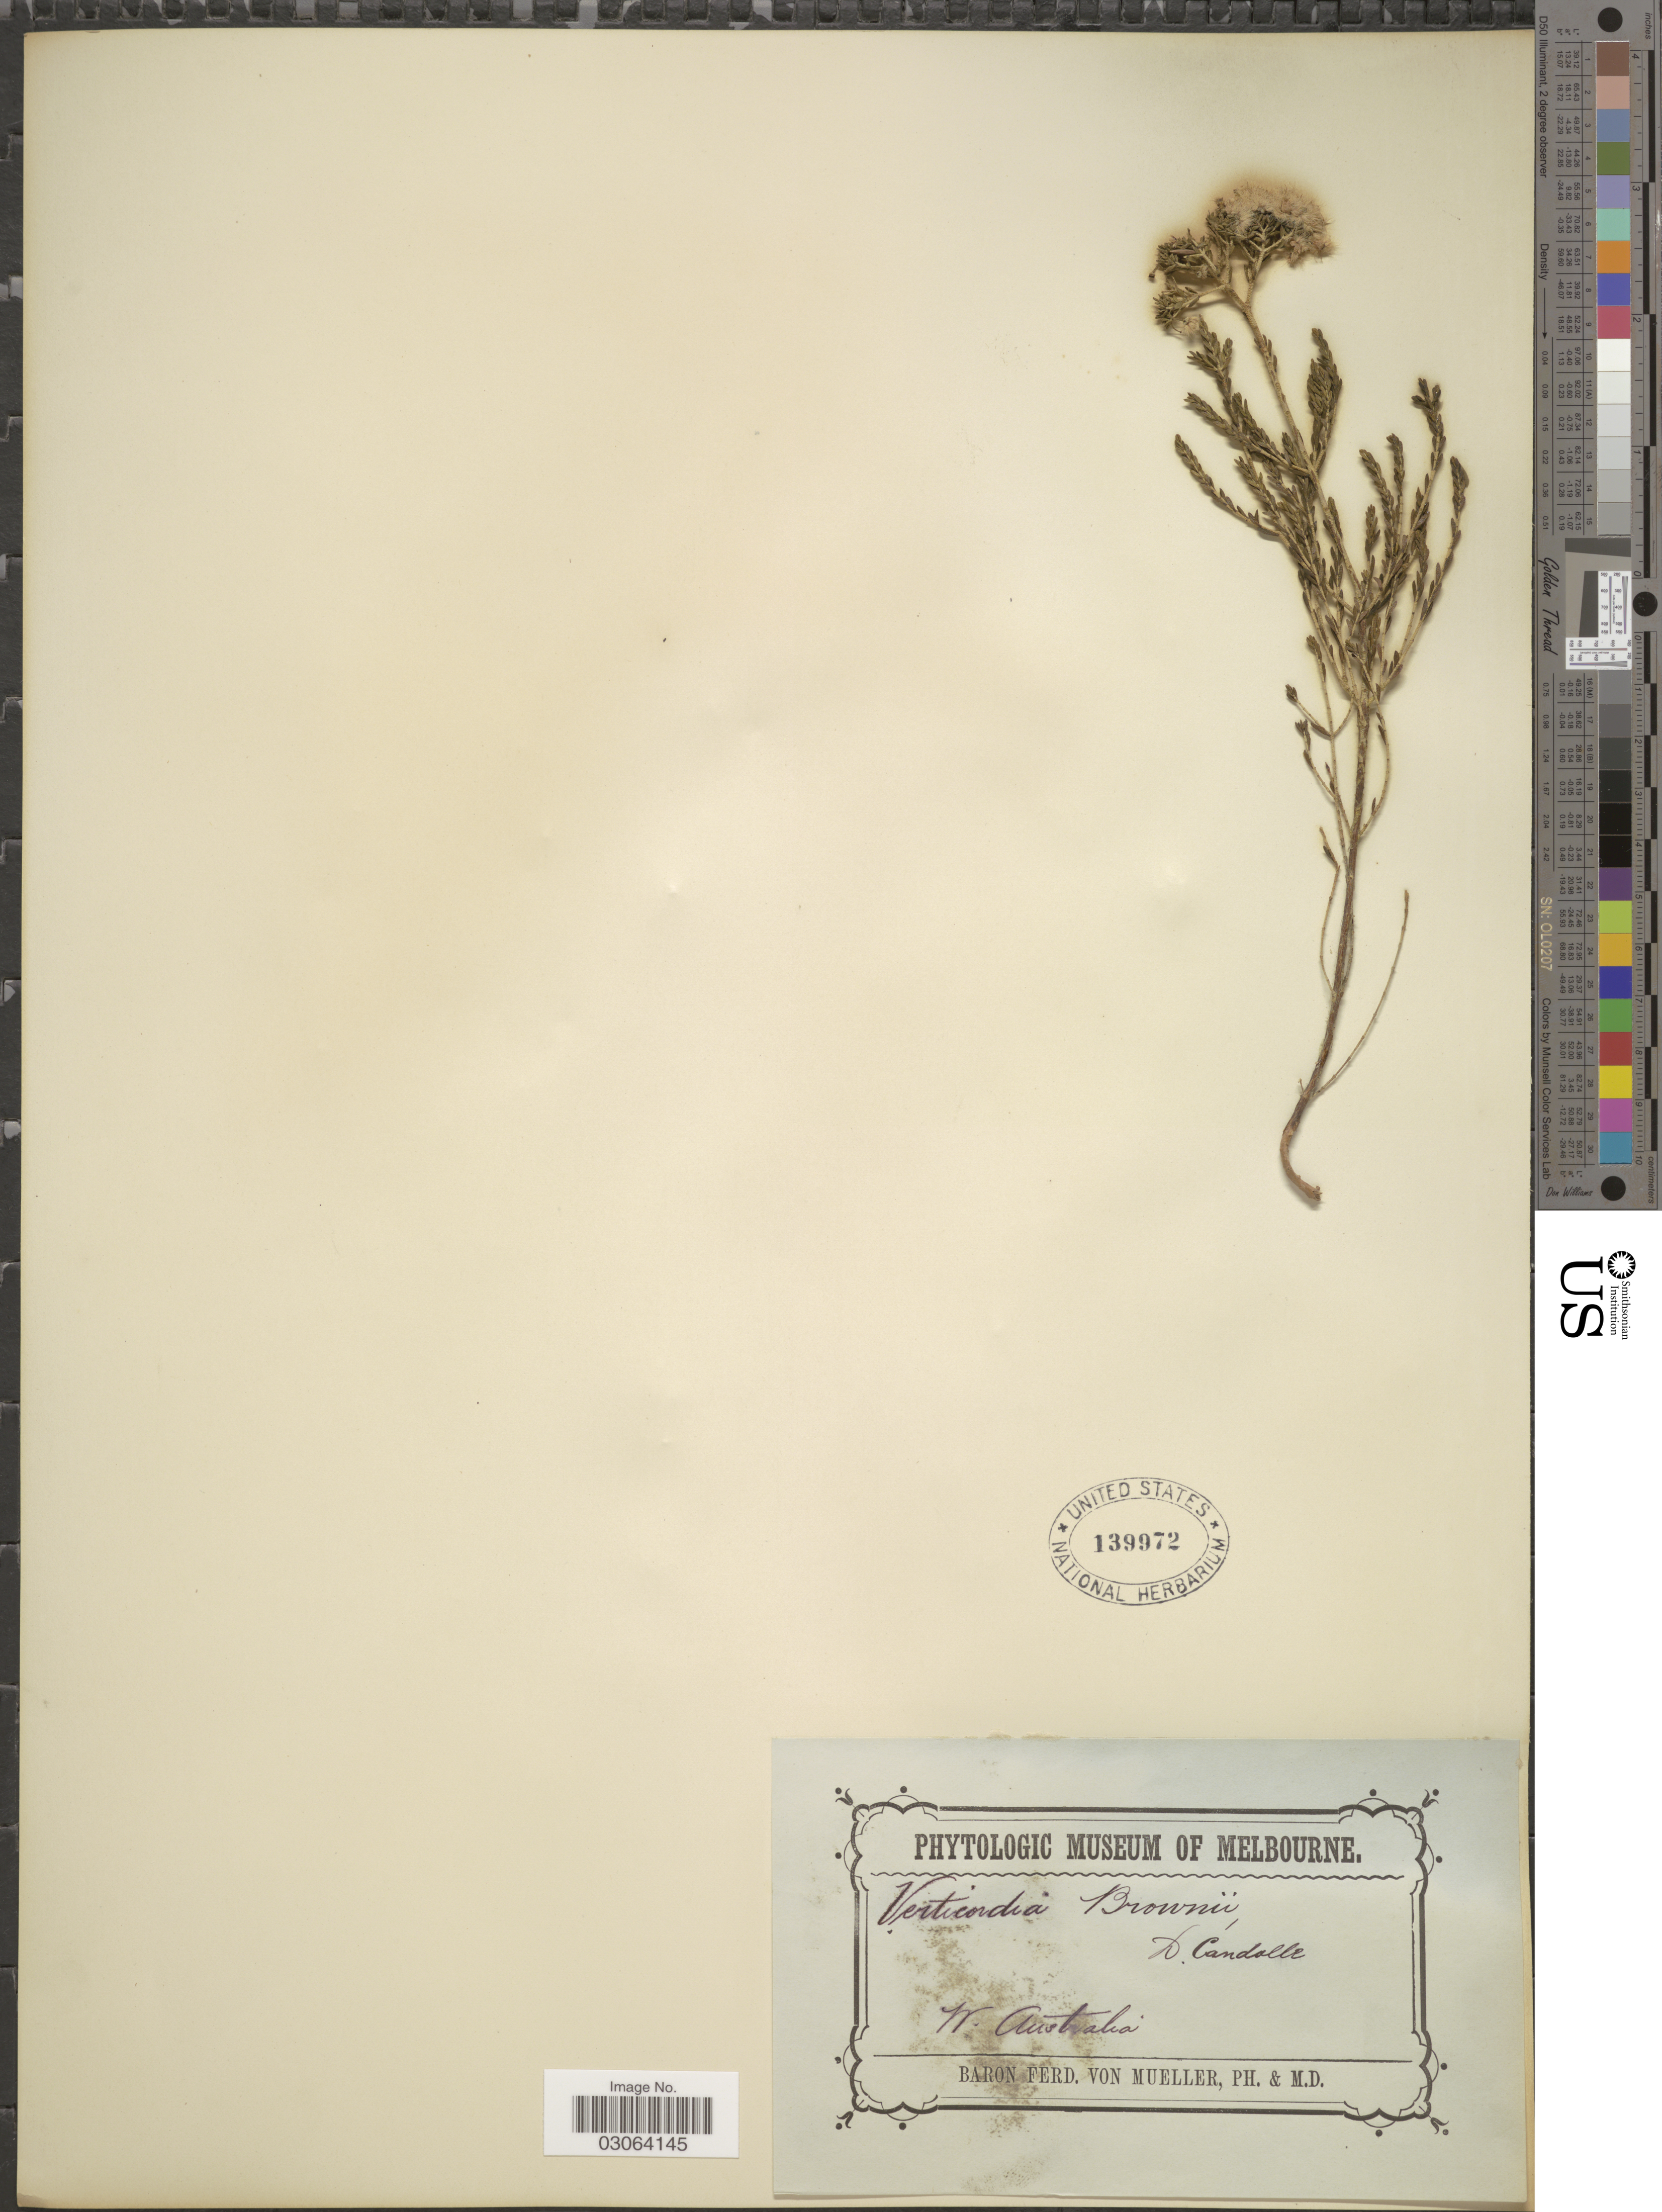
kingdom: Plantae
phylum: Tracheophyta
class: Magnoliopsida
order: Myrtales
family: Myrtaceae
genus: Verticordia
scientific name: Verticordia brownii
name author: (Desf.) A. Cunn. ex DC.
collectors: F. Mueller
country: Australia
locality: W. Australia.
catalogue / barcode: US 139972